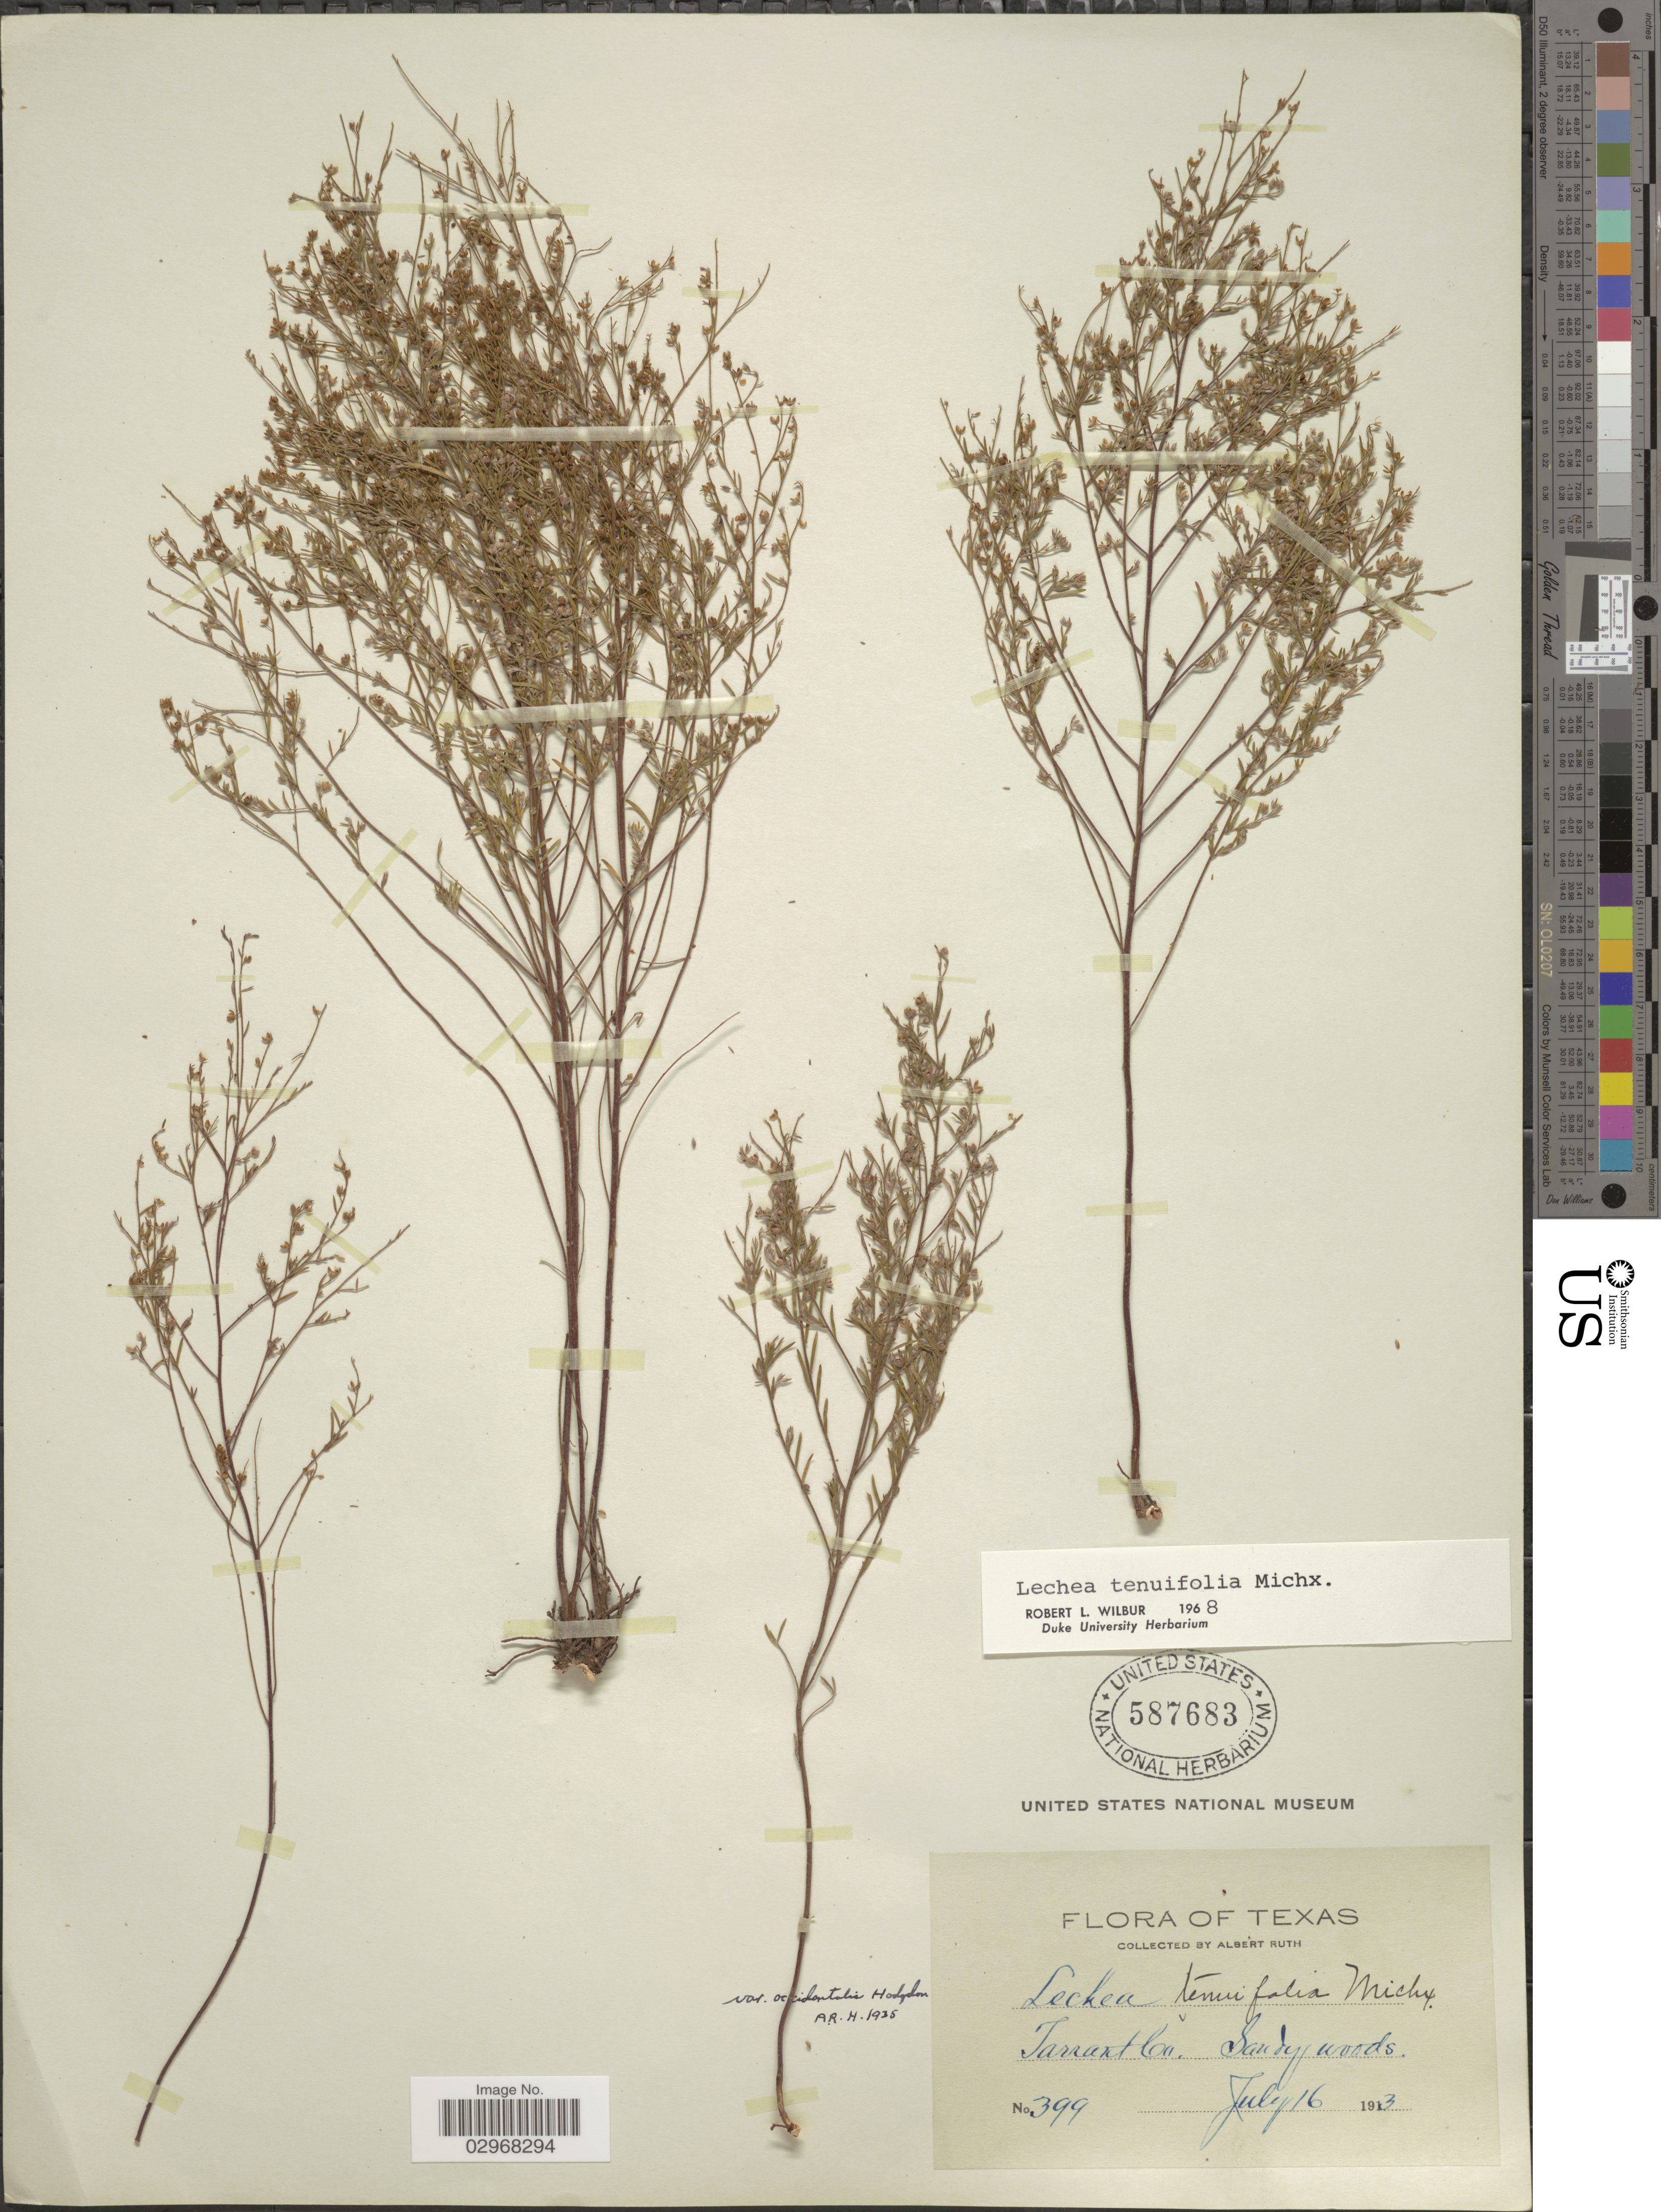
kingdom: Plantae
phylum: Tracheophyta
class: Magnoliopsida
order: Malvales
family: Cistaceae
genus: Lechea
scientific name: Lechea tenuifolia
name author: Michx.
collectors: A. Ruth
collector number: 399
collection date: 1913-07-16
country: United States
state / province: Texas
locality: Tarrant Co.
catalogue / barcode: US 587683